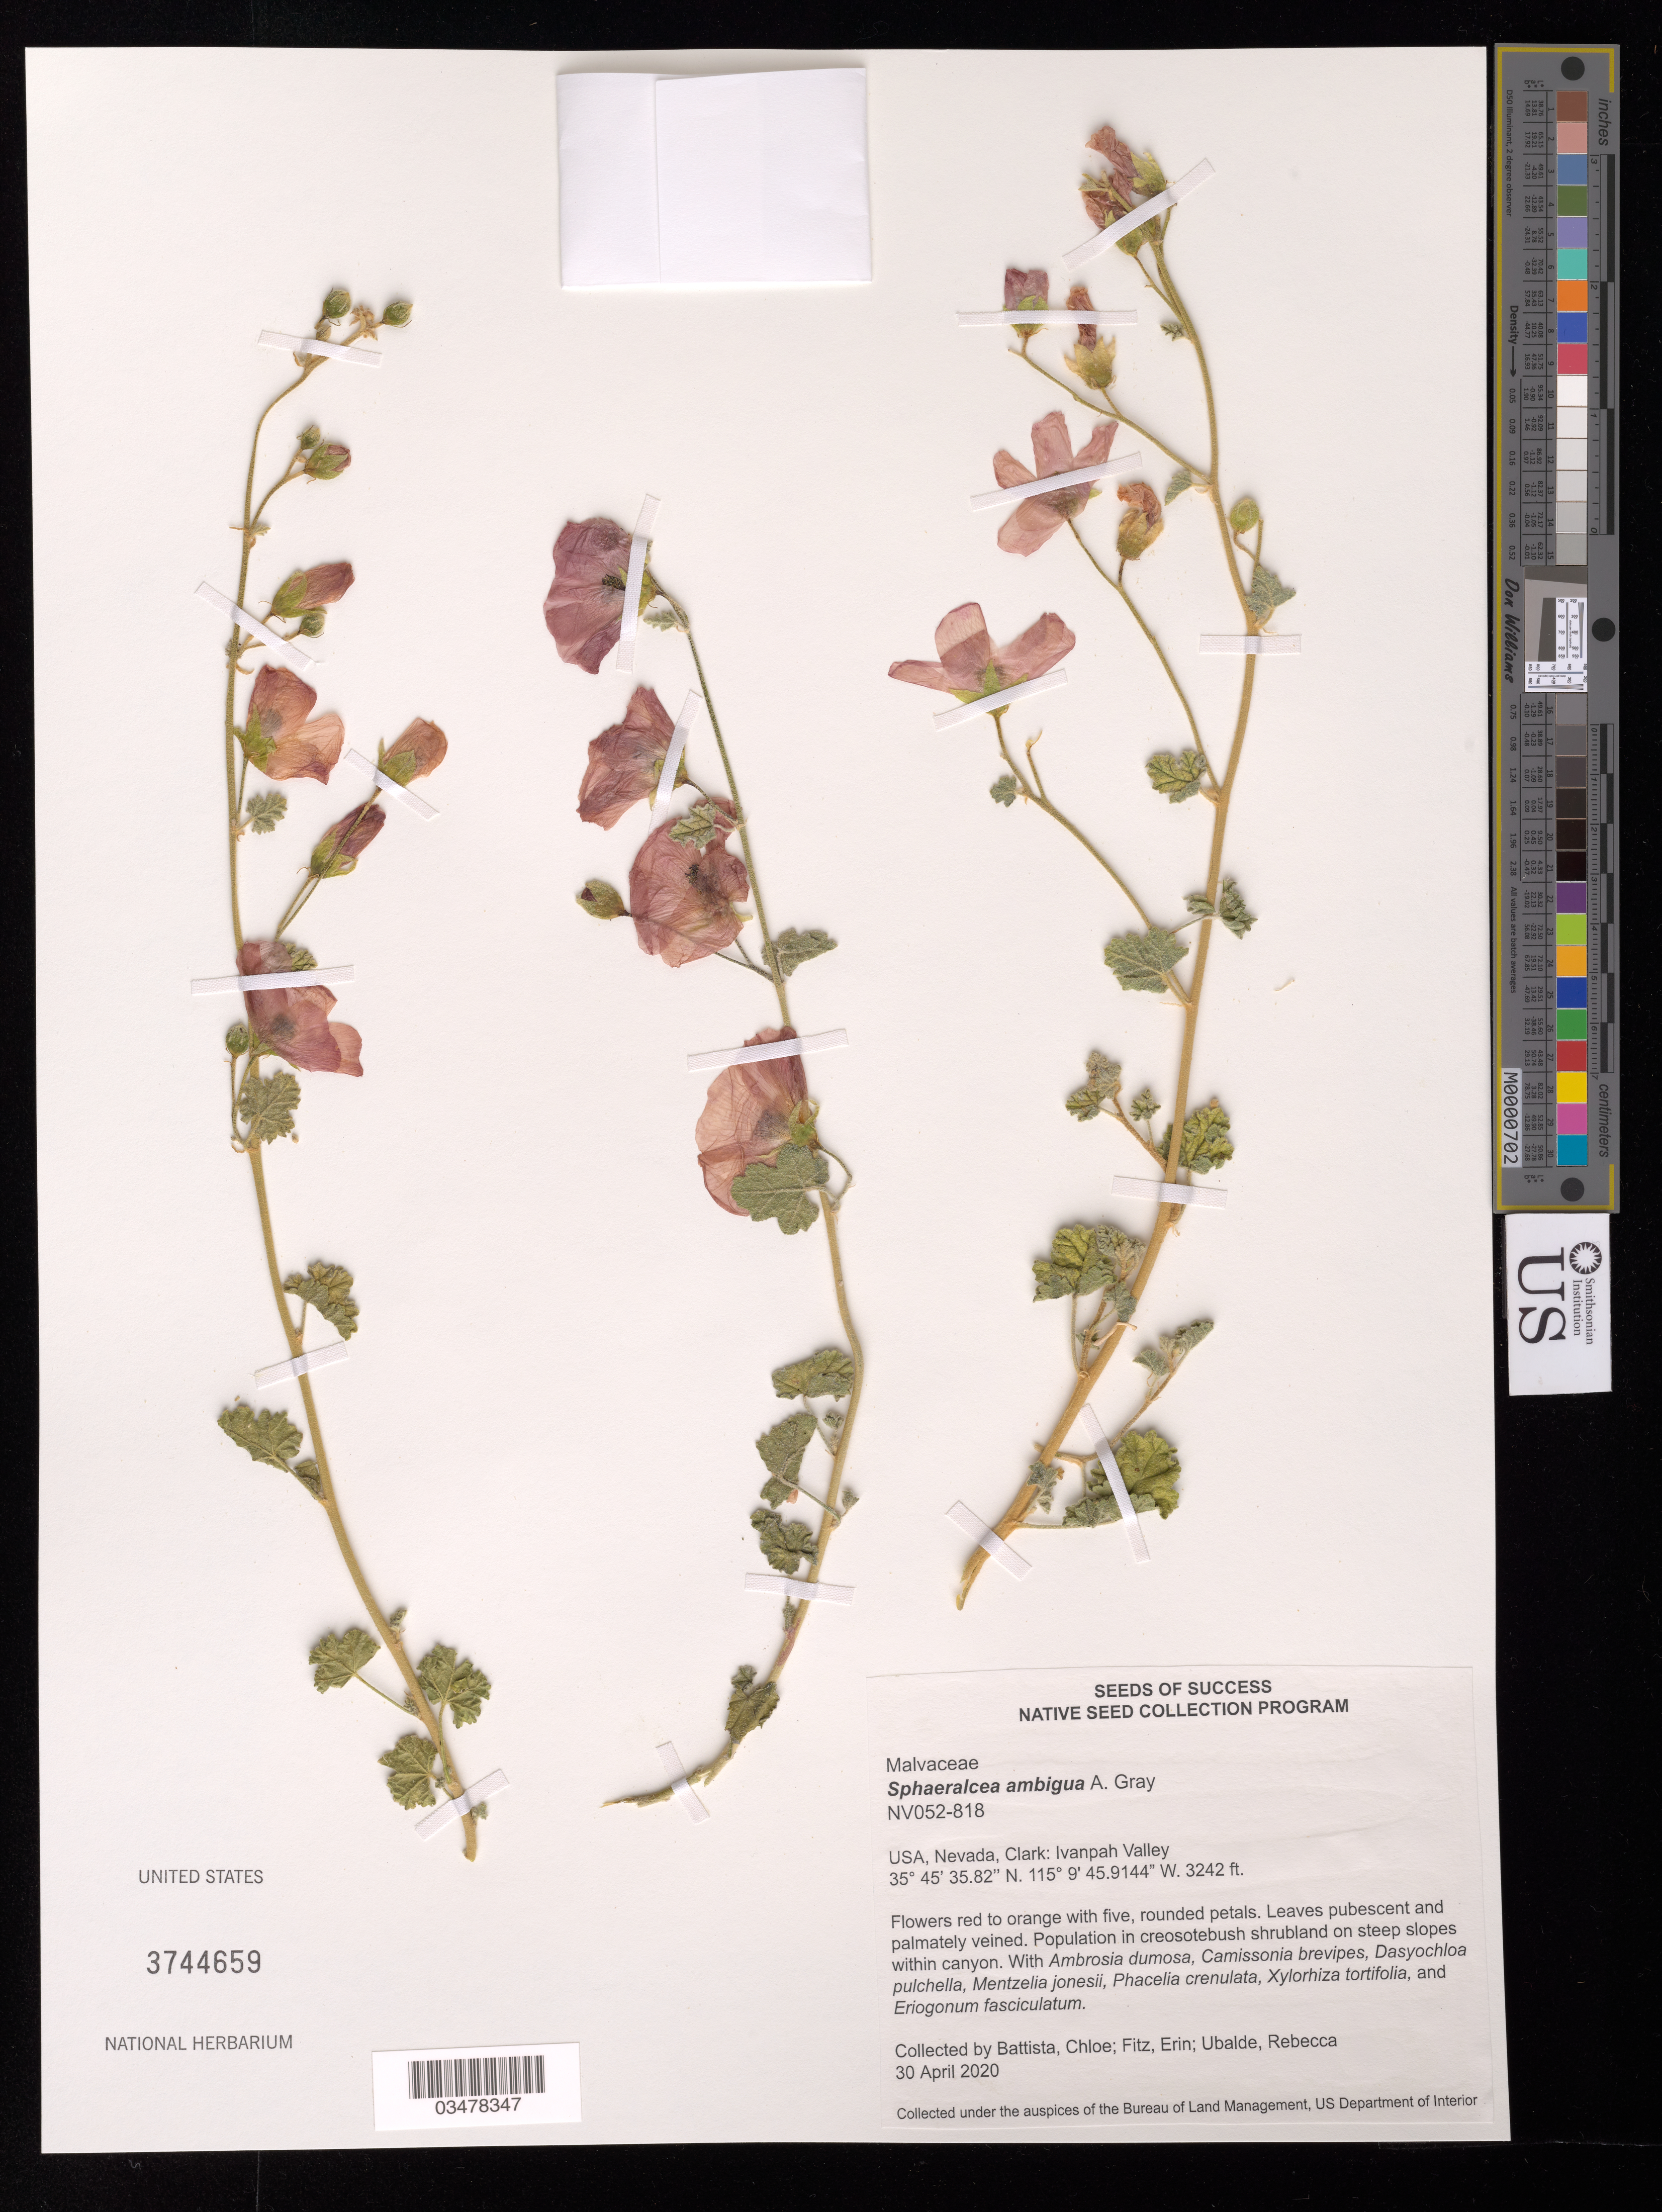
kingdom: Plantae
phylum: Tracheophyta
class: Magnoliopsida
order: Malvales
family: Malvaceae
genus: Sphaeralcea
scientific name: Sphaeralcea ambigua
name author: A. Gray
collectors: C. Battista, E. Fitz & R. Ubalde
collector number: NV052-818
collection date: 2020-04-30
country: United States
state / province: Nevada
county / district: Clark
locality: Ivanpah Valley.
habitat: Creosotebush shrubland. With Ambrosia dumosa, Pentzelia jonesii, Phacelia crenulata, etc.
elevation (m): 988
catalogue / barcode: US 3744659